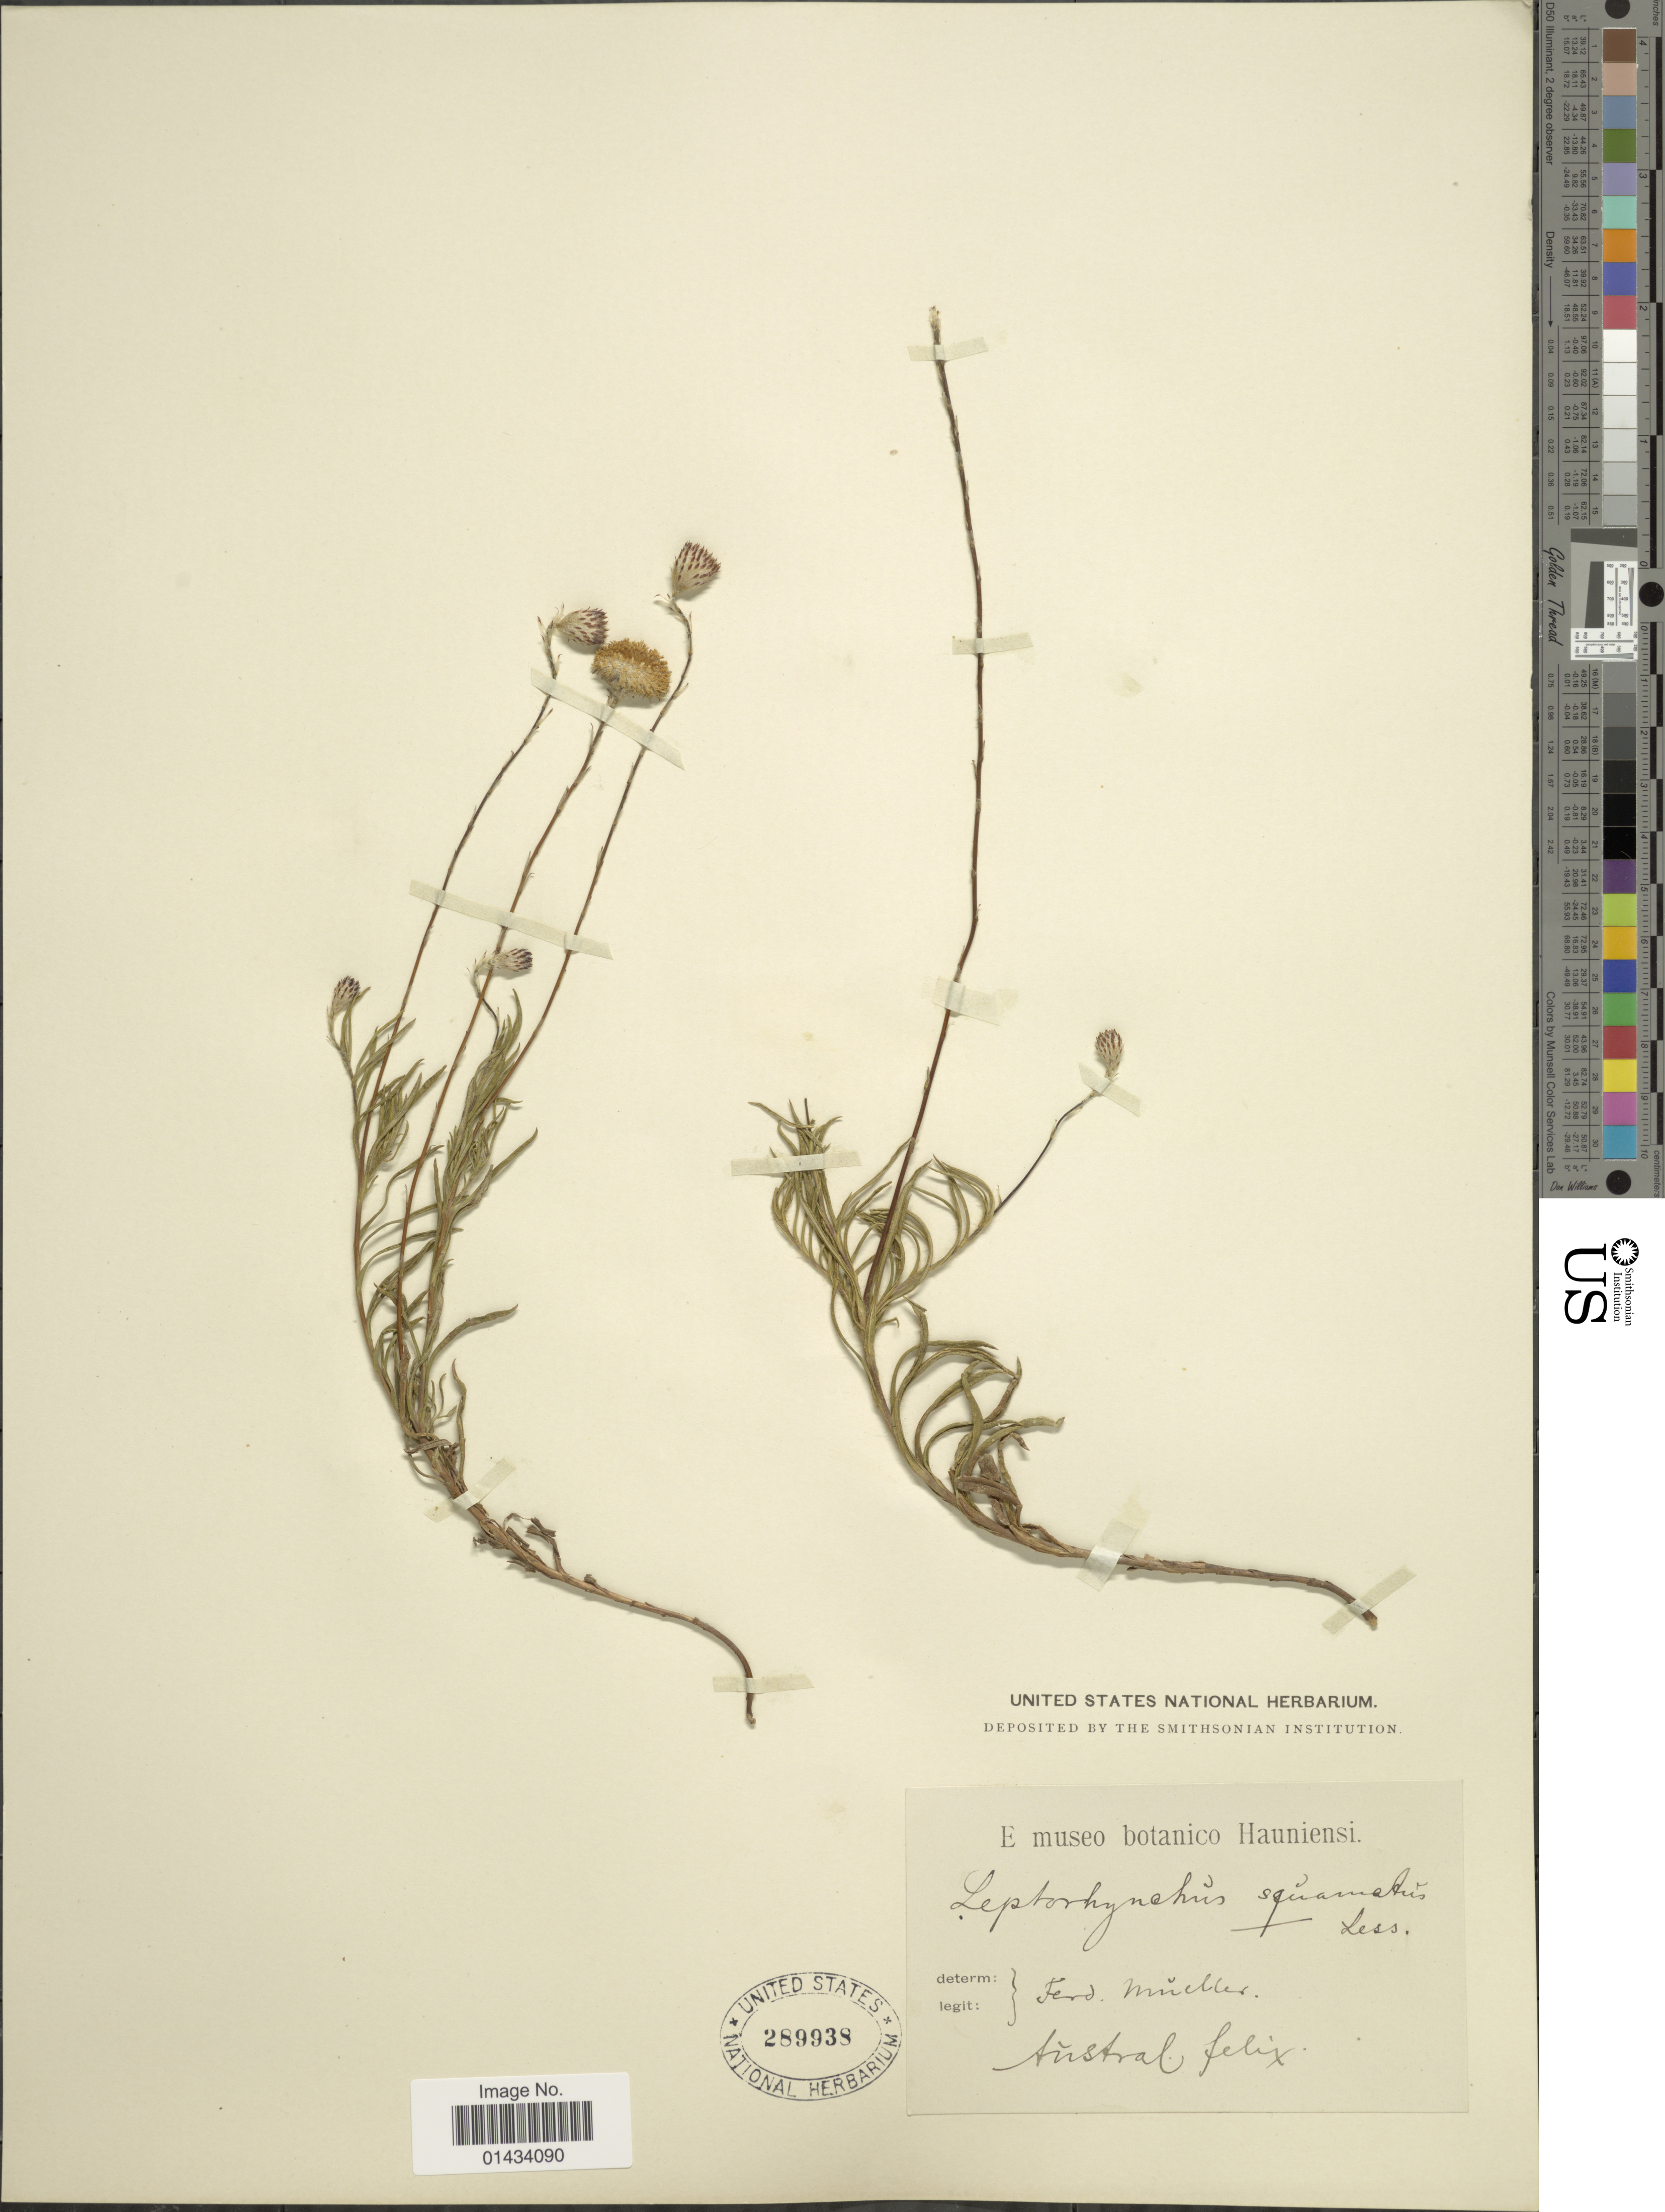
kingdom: Plantae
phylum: Tracheophyta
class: Magnoliopsida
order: Asterales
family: Asteraceae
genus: Leptorhynchos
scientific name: Leptorhynchos squamatus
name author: (Labill.) Less.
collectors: F. Mueller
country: Australia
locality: Austral. felix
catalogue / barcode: US 289938